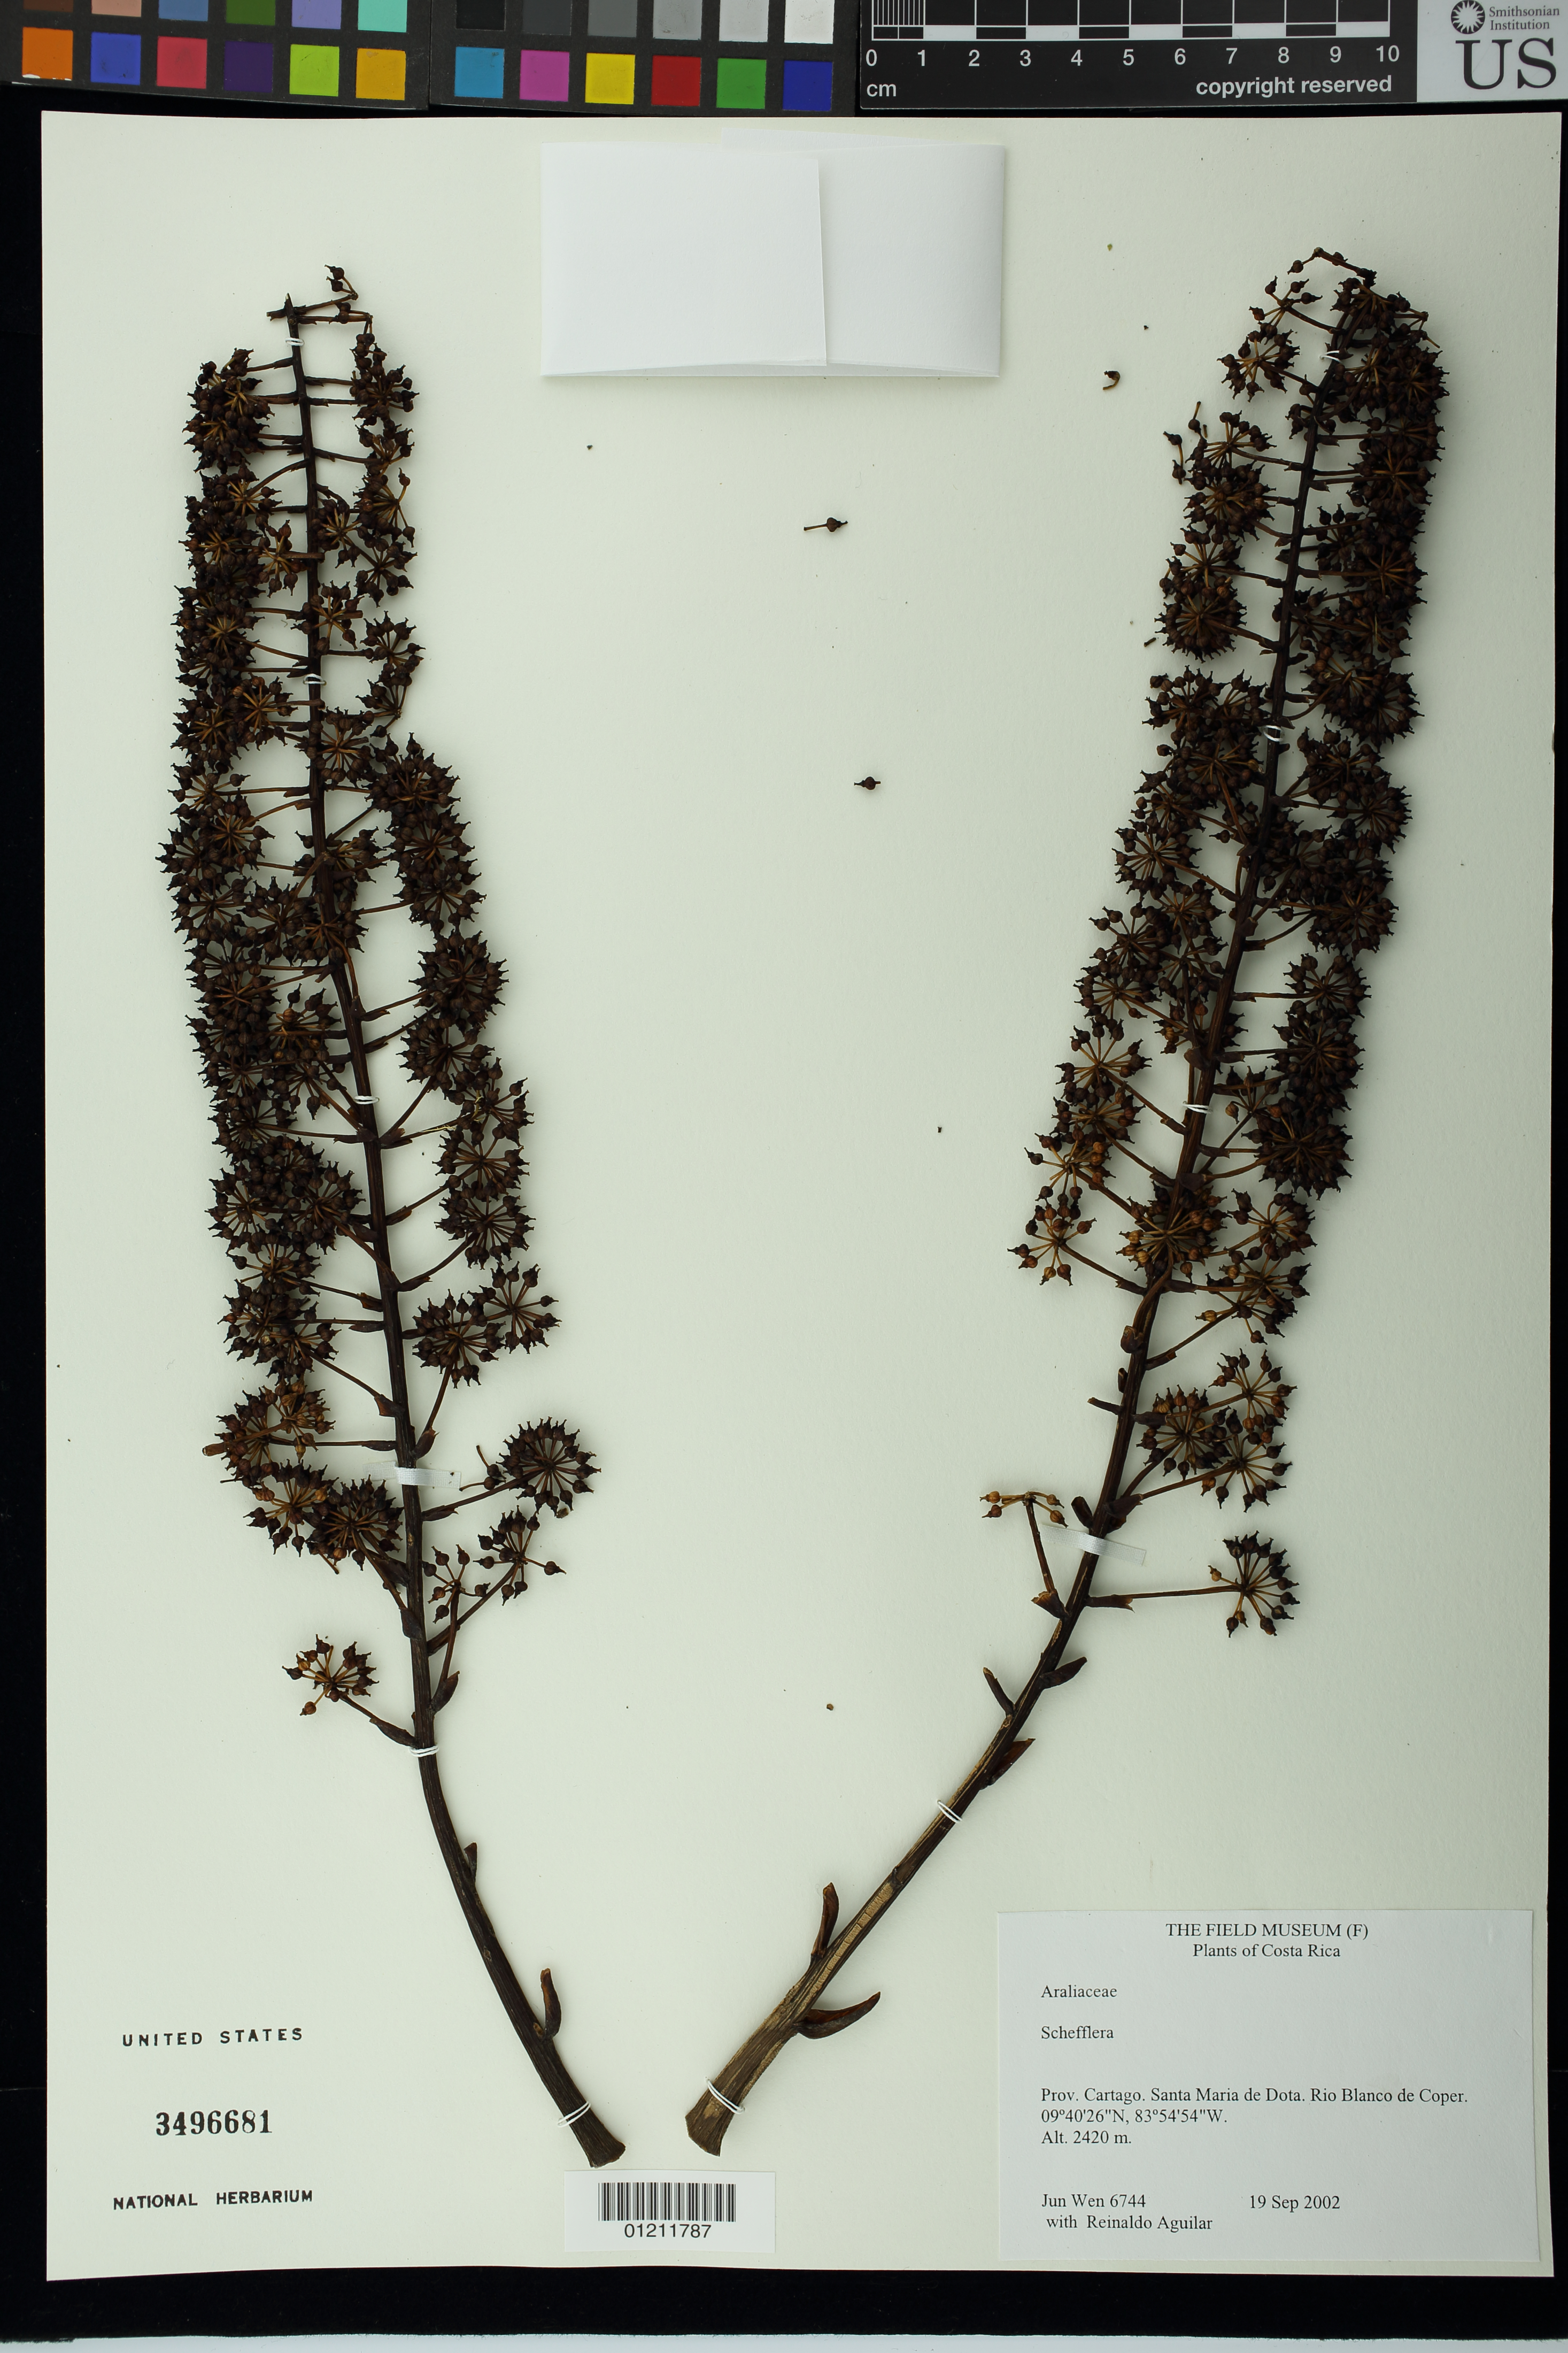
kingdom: Plantae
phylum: Tracheophyta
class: Magnoliopsida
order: Apiales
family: Araliaceae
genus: Schefflera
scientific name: Schefflera sp.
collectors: J. Wen & R. Aguilar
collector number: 6744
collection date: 2002-09-19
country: Costa Rica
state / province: Cartago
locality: Santa Maria de Dota. Rio Blanco de Coper.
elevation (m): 2420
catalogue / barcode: US 3496681